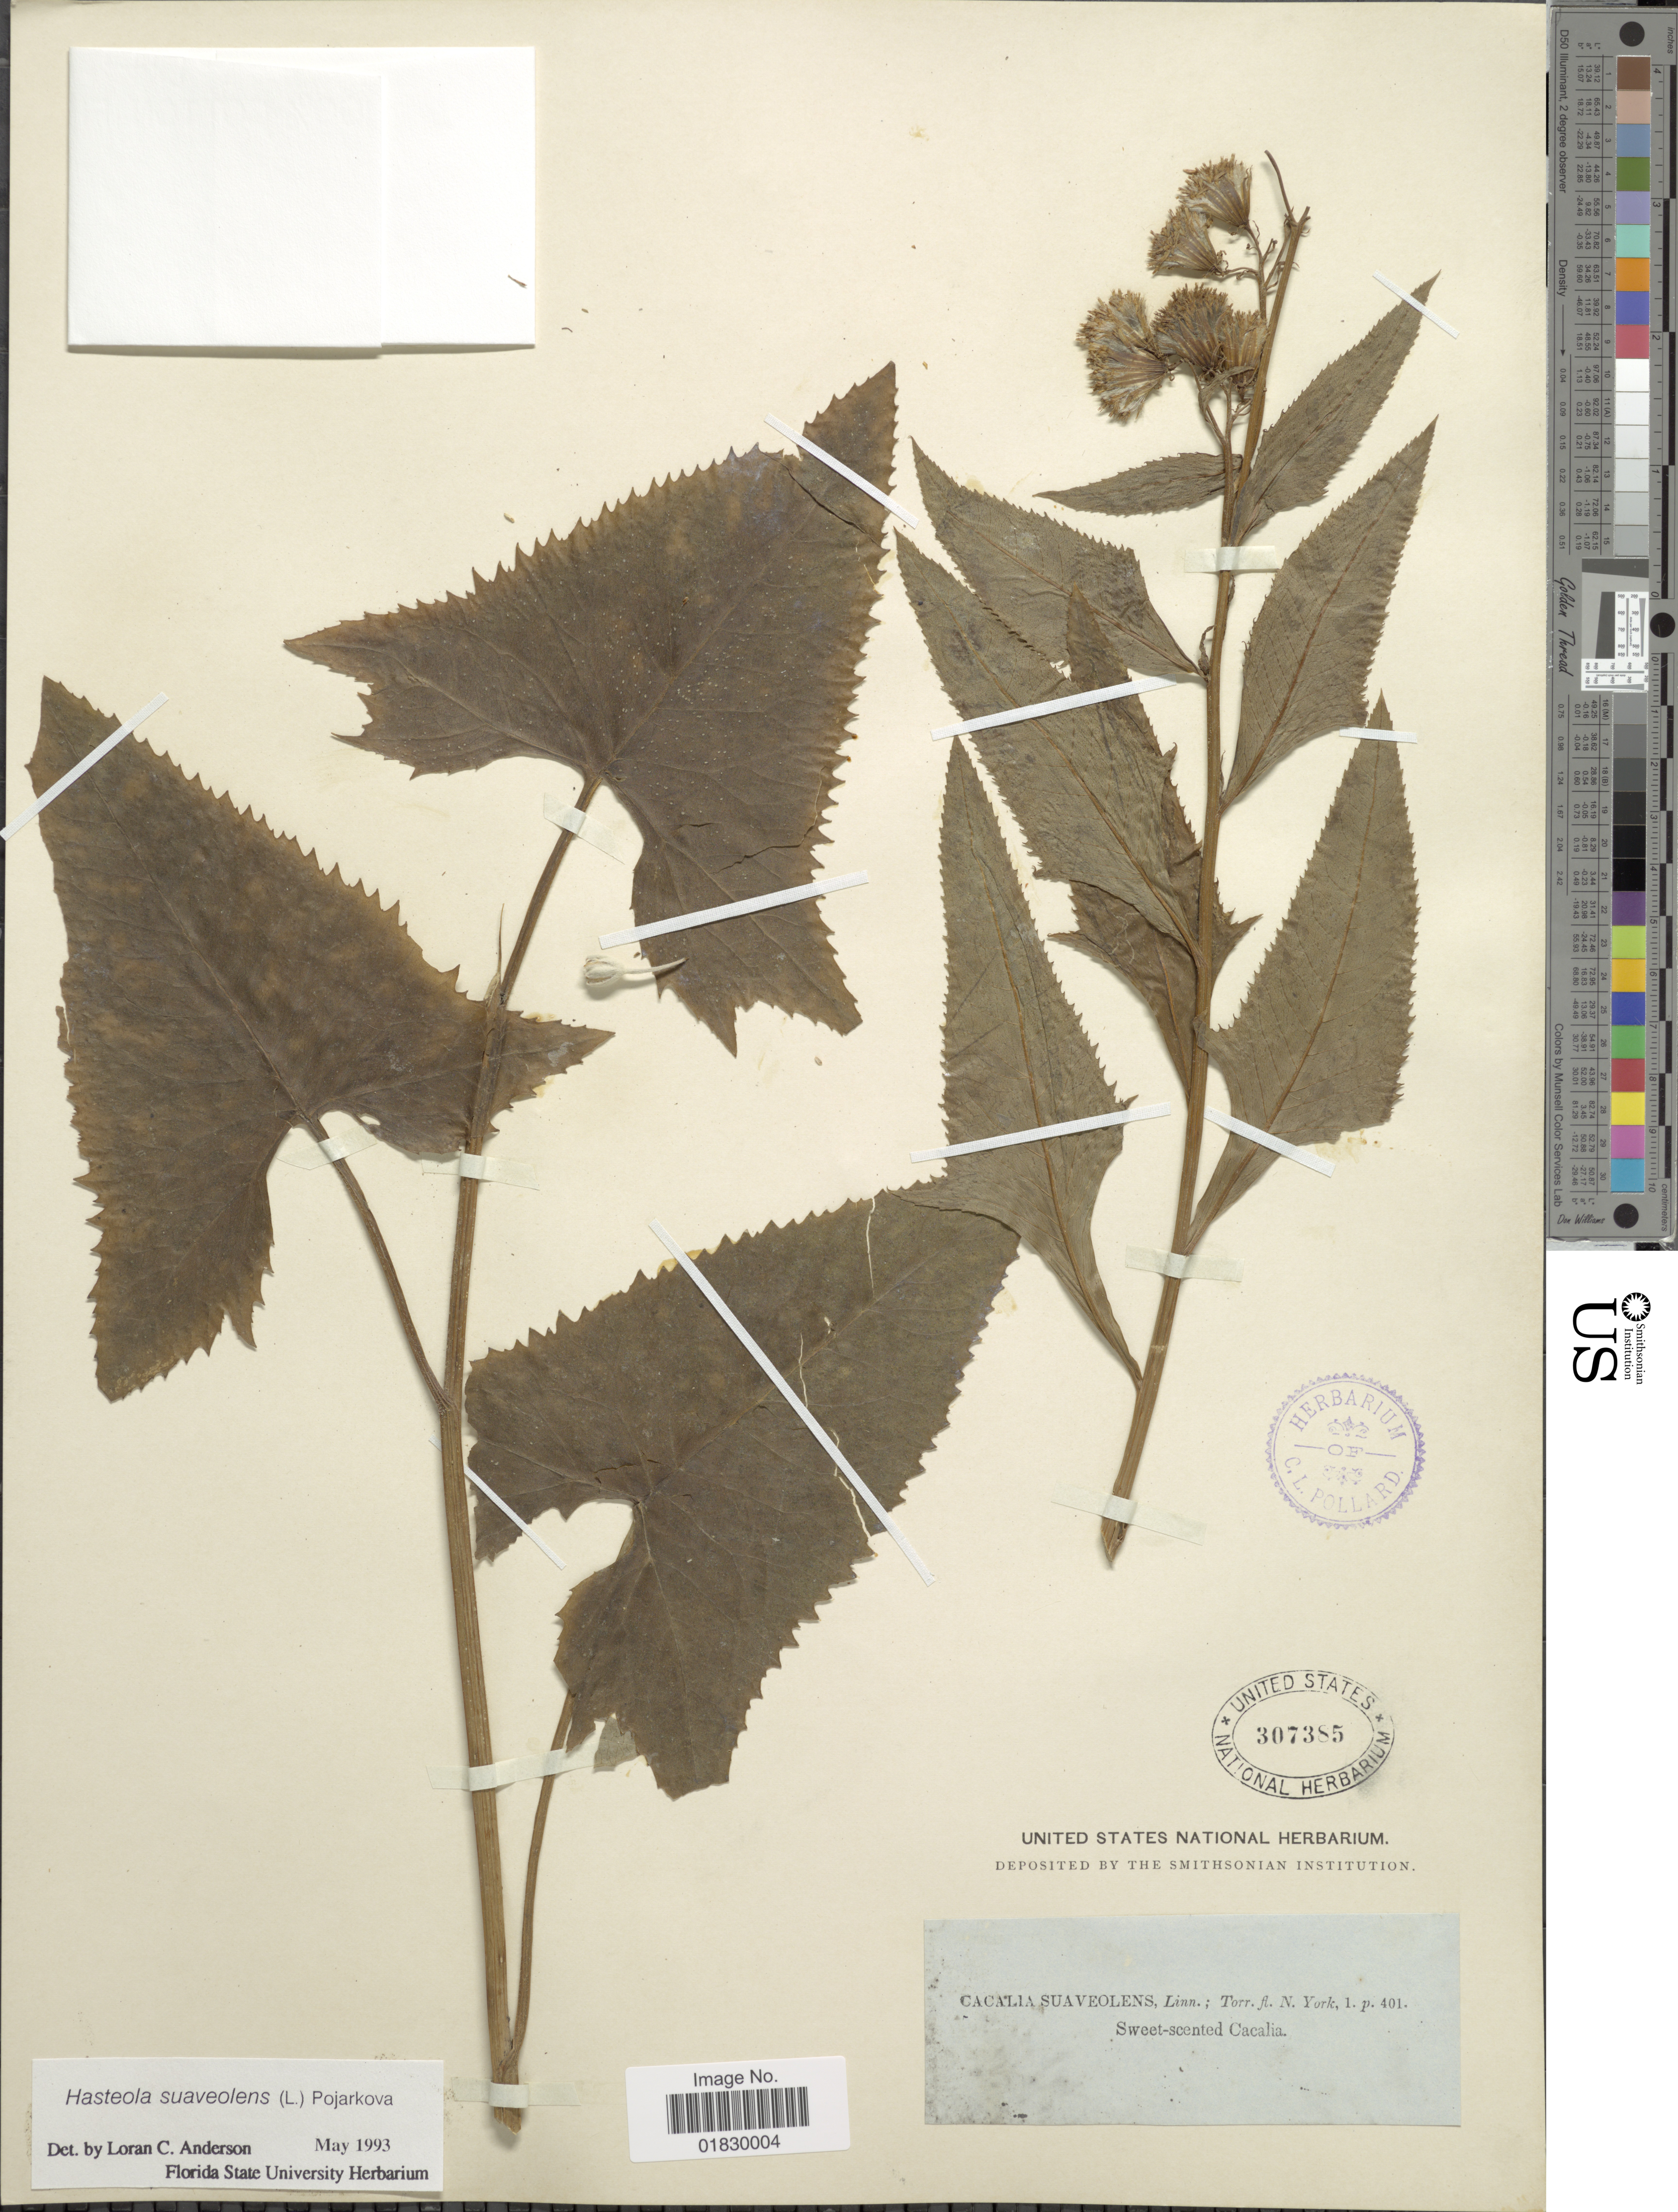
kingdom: Plantae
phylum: Tracheophyta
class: Magnoliopsida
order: Asterales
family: Asteraceae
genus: Hasteola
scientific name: Hasteola suaveolens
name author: (L.) Pojark.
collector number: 401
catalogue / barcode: US 307385